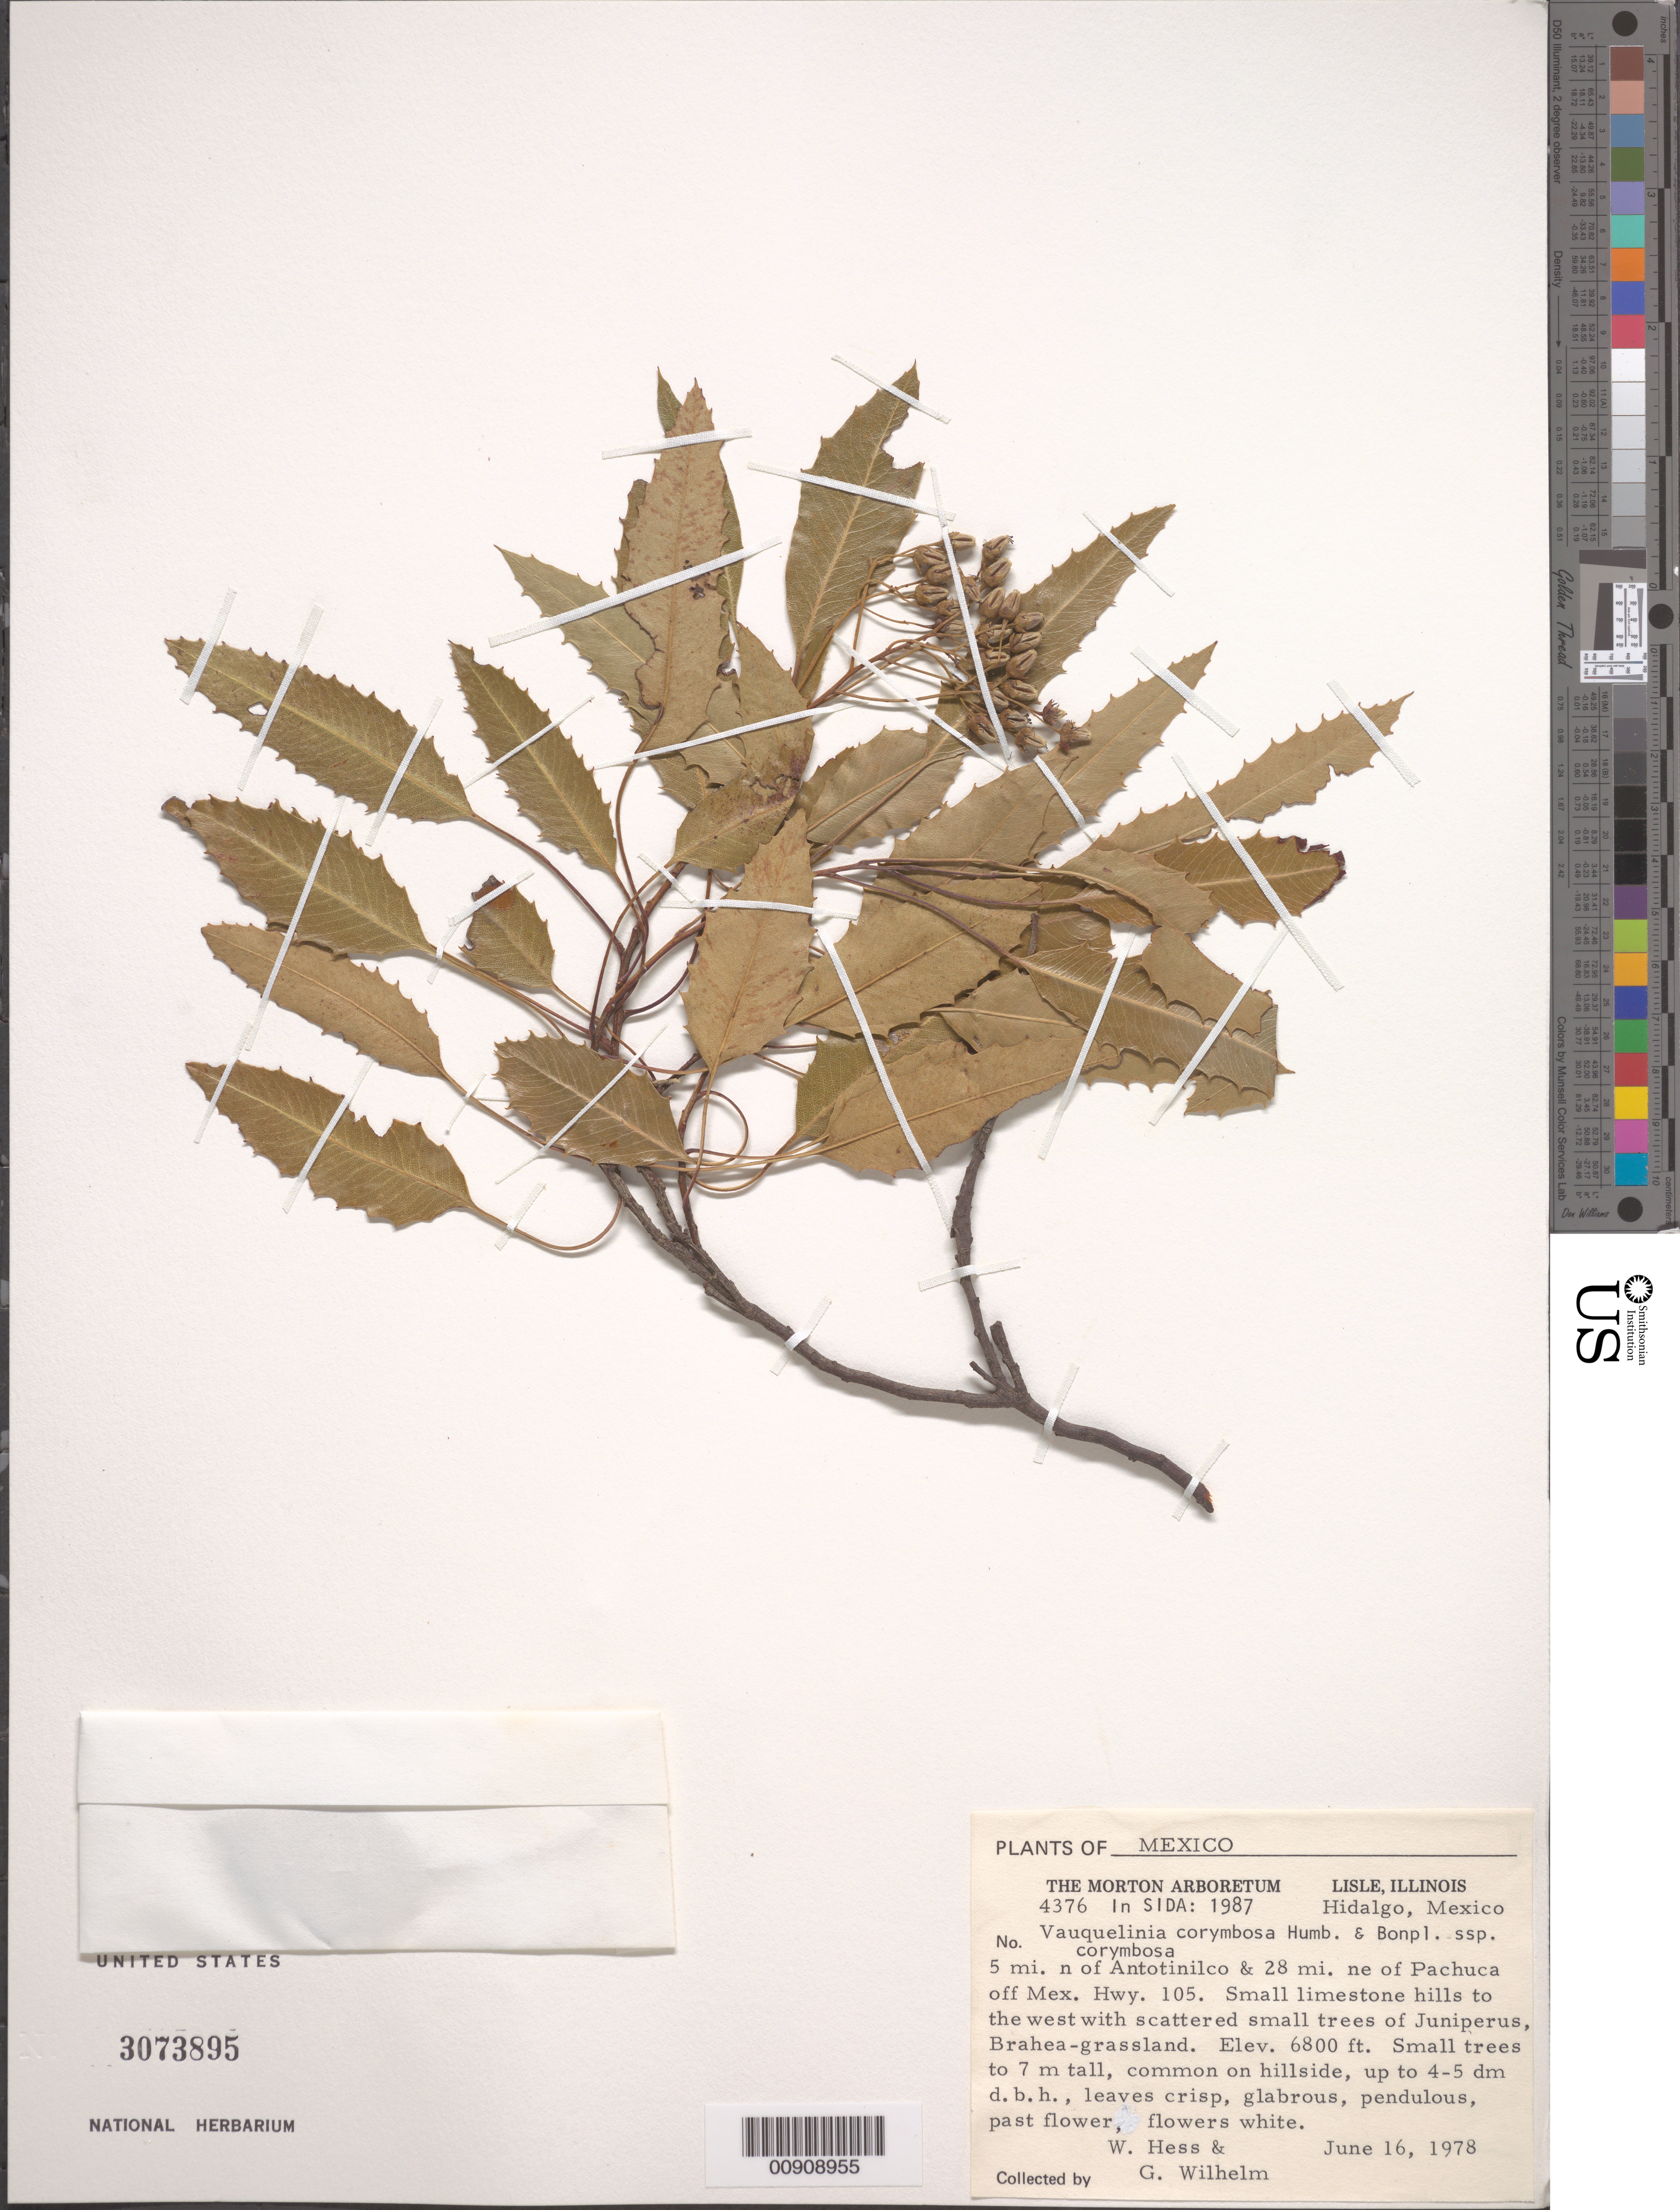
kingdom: Plantae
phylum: Tracheophyta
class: Magnoliopsida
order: Rosales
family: Rosaceae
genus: Vauquelinia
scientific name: Vauquelinia corymbosa subsp. saltilloensis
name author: W.J. Hess & Henrickson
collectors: W. Hess & G. Wilhelm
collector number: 4376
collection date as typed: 16 Jun 1978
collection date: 1978-06-16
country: Mexico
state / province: Hidalgo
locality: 5 mi. N of Antotonilco [sic] & 28 mi. NE of Pachuca off Mex. Hwy. 105. Small limestone hills to the west.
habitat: Small limestone hills with scattered small trees of Juniperus, Brahea-grassland. Common on hillside.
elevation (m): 2073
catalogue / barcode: US 3073895